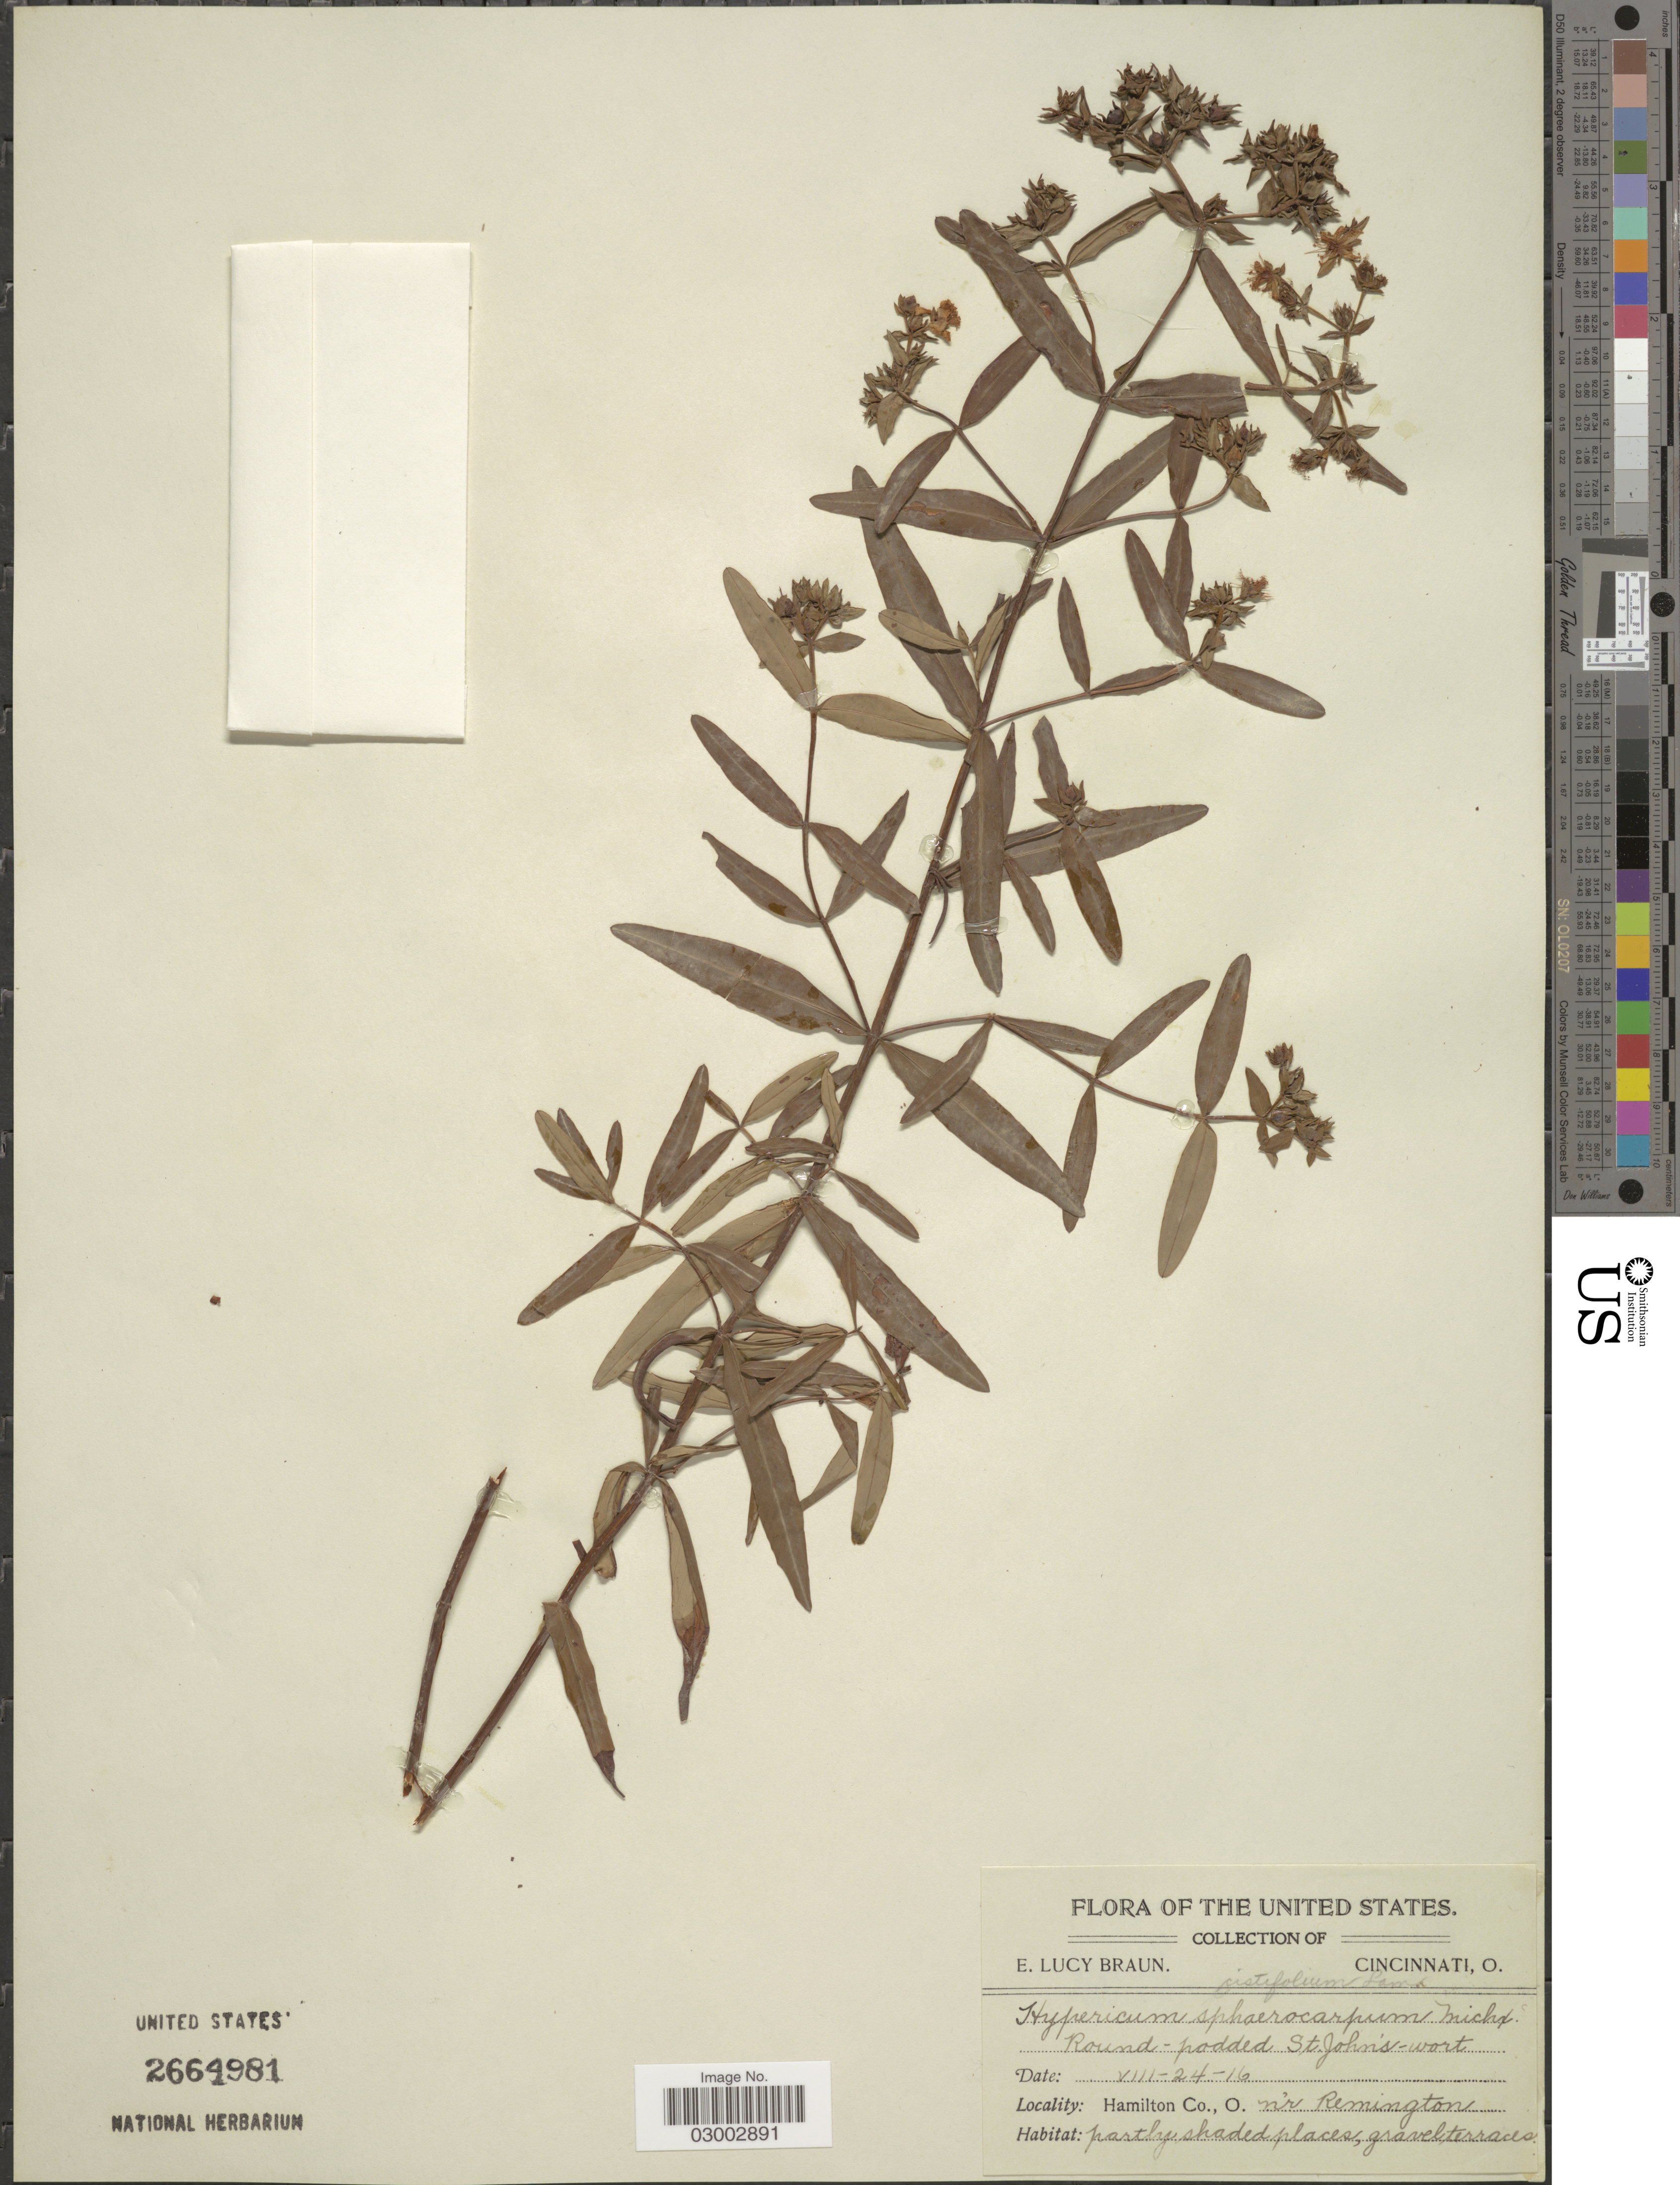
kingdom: Plantae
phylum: Tracheophyta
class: Magnoliopsida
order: Malpighiales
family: Hypericaceae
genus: Hypericum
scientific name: Hypericum sphaerocarpum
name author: Michx.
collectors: E. L. Braun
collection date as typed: Transcribed d/m/y: 24/8/16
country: United States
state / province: Ohio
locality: Hamilton Co., O. n'r Remington.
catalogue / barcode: US 2664981